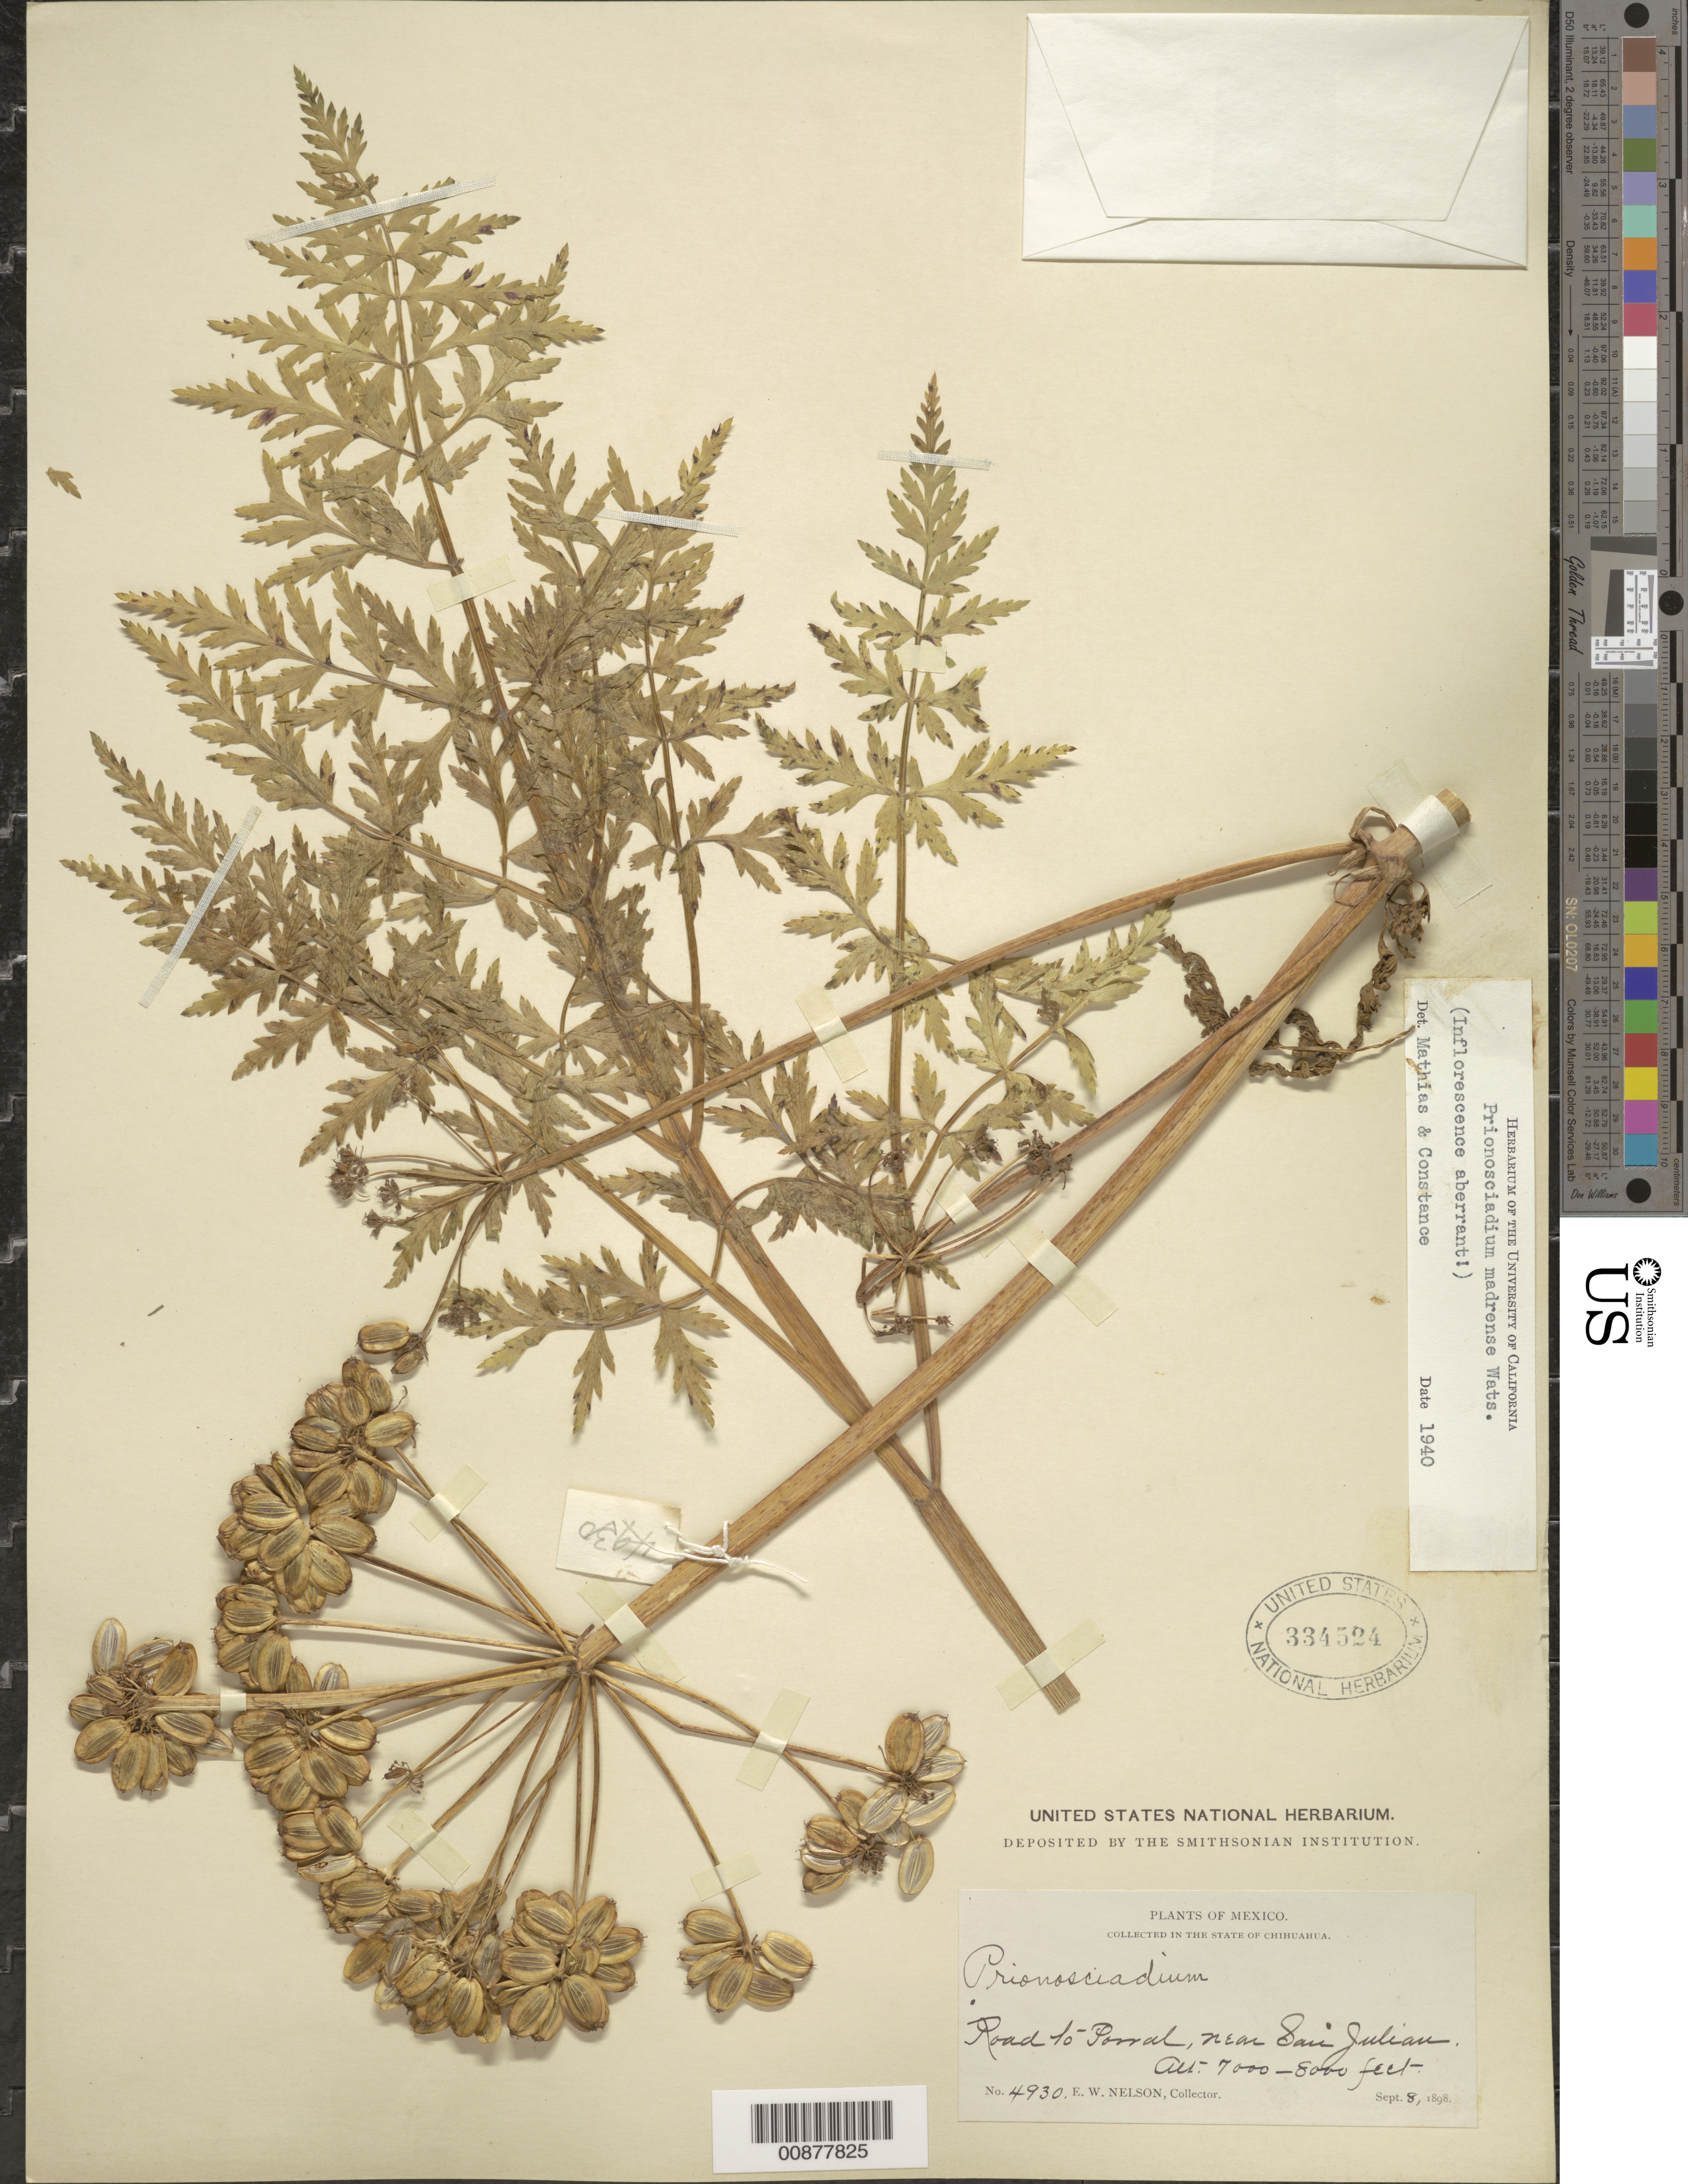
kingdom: Plantae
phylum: Tracheophyta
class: Magnoliopsida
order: Apiales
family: Apiaceae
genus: Prionosciadium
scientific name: Prionosciadium madrense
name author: S. Watson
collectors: E. W. Nelson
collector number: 4930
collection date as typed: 08 Sep 1898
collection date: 1898-09-08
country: Mexico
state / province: Chihuahua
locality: Road to Parral, near San Julián, Chihuahua.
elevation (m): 2134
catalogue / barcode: US 334524